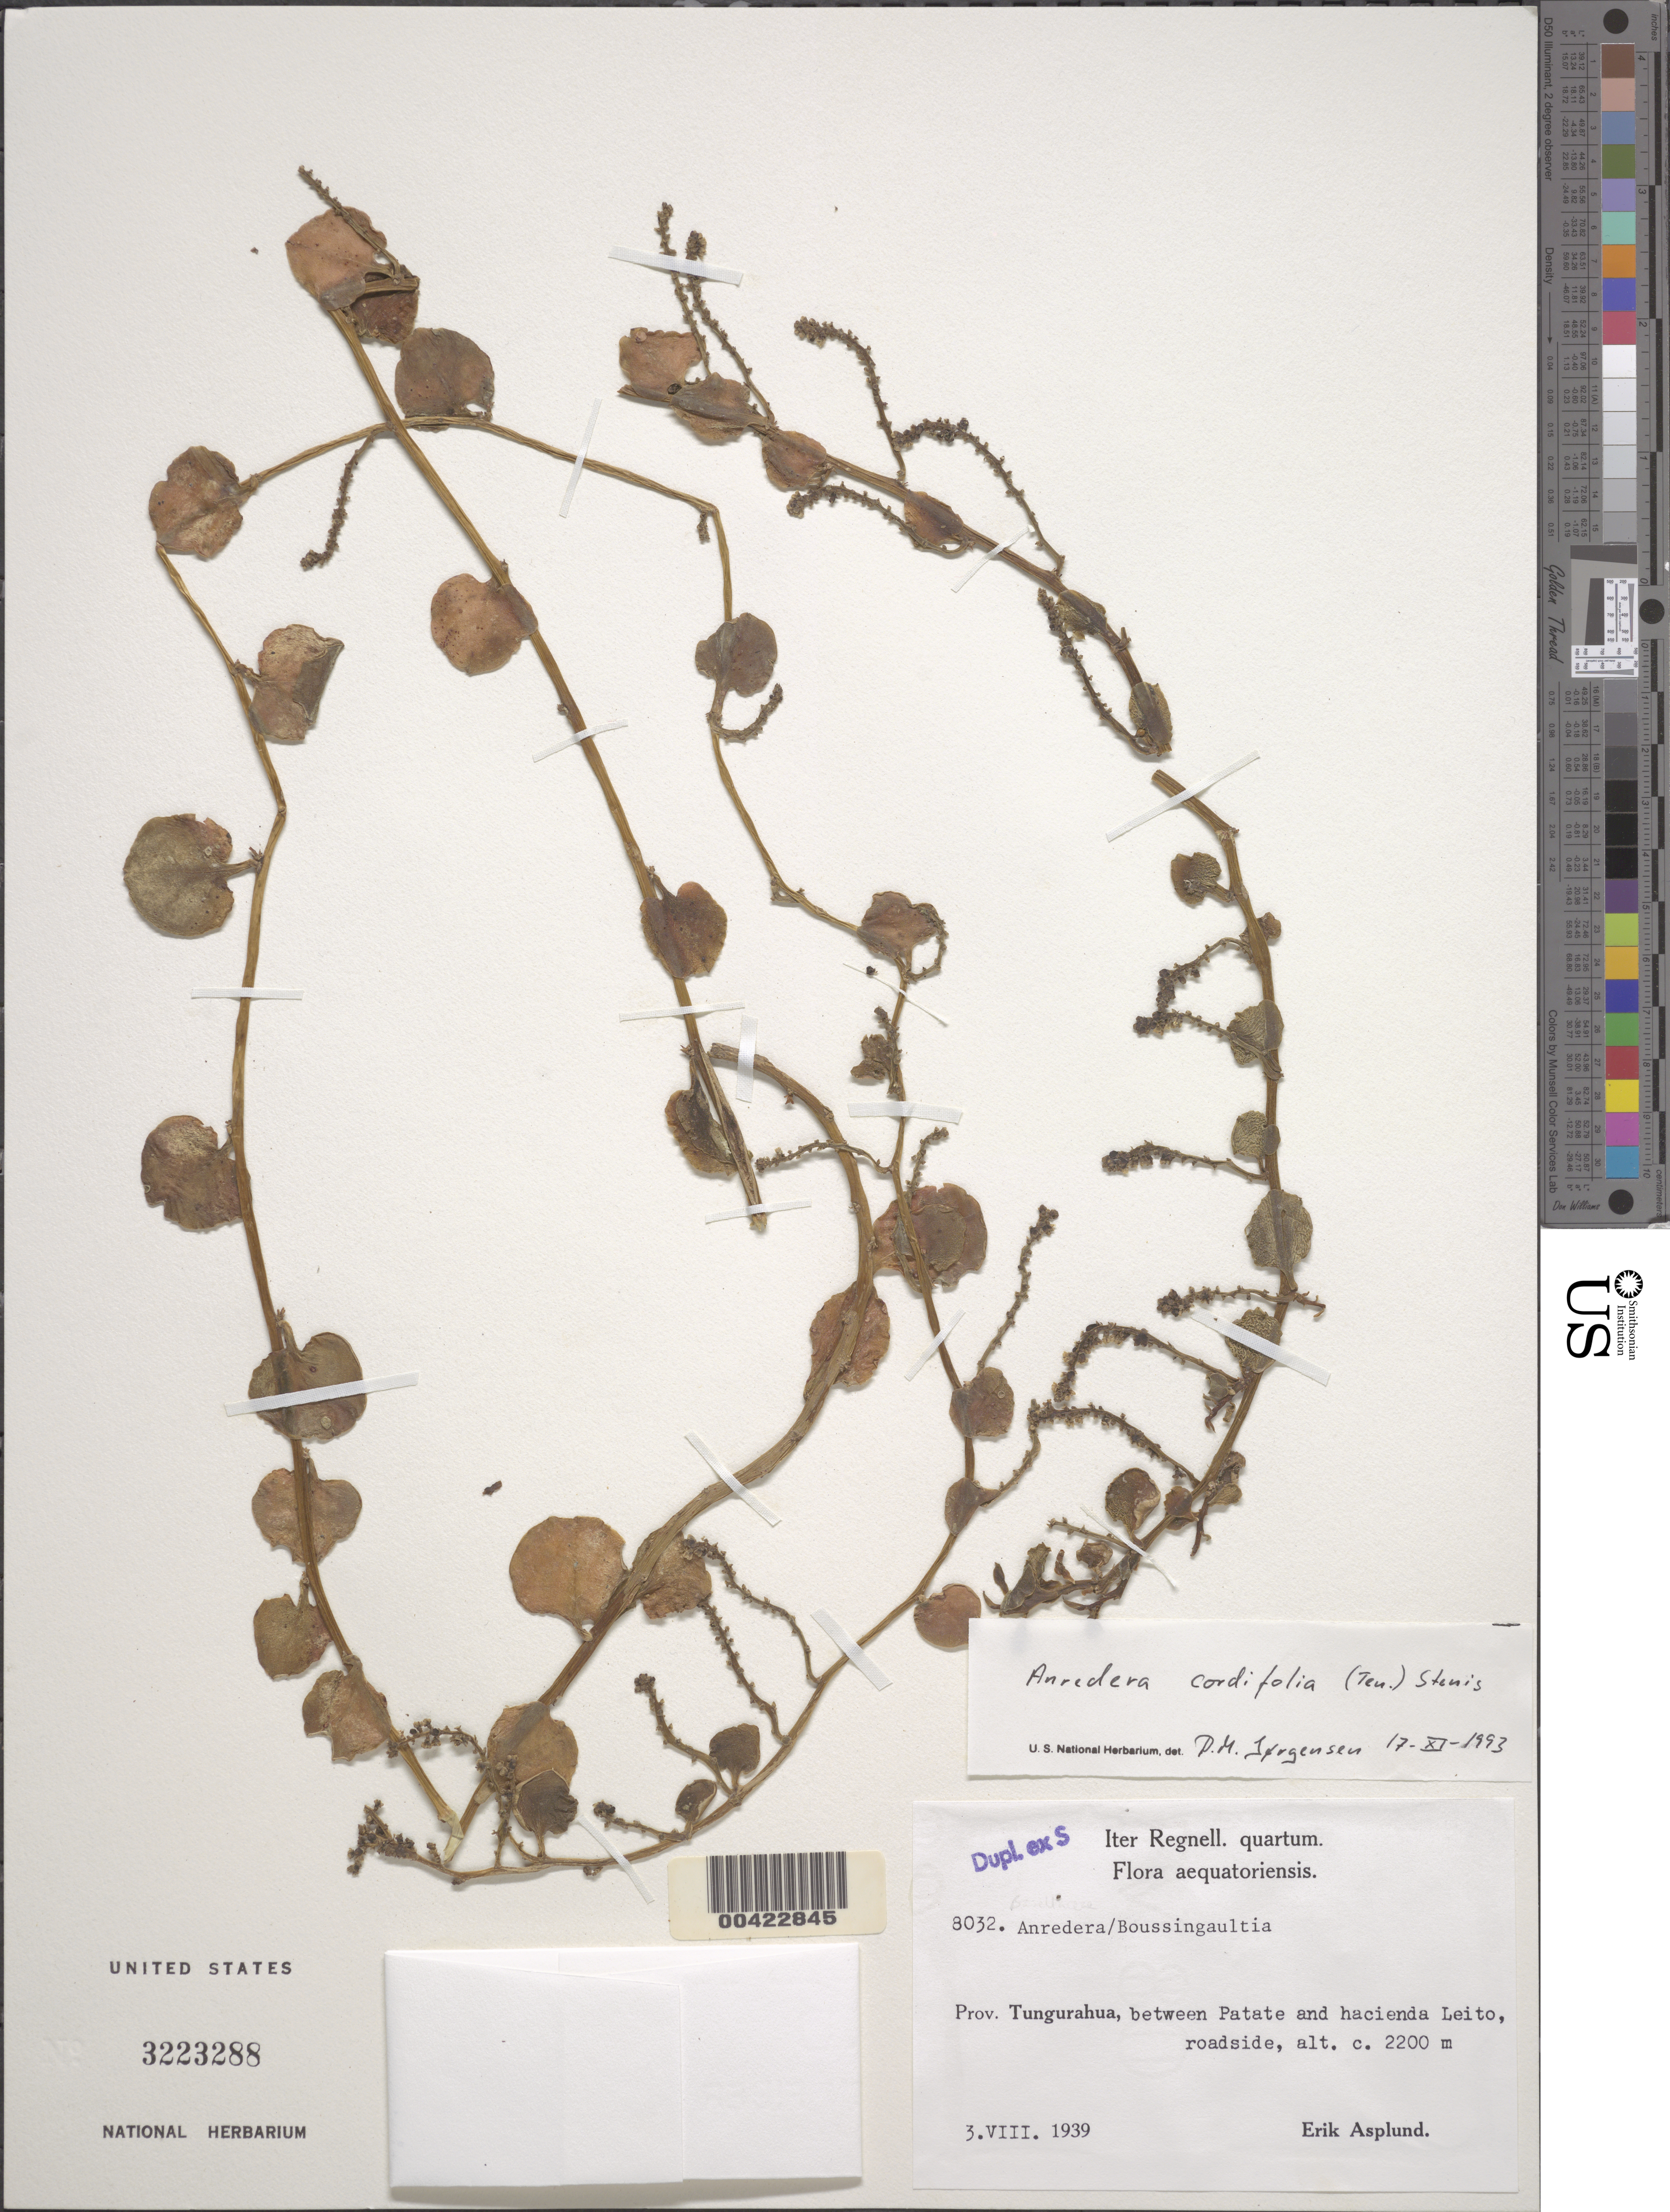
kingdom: Plantae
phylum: Tracheophyta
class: Magnoliopsida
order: Caryophyllales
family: Basellaceae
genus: Anredera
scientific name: Anredera cordifolia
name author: (Ten.) Steenis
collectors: E. Asplund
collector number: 8032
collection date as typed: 03 Aug 1939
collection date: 1939-08-03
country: Ecuador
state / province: Tungurahua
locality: Between patate and Hacienda leito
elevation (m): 2200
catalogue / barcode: US 3223288